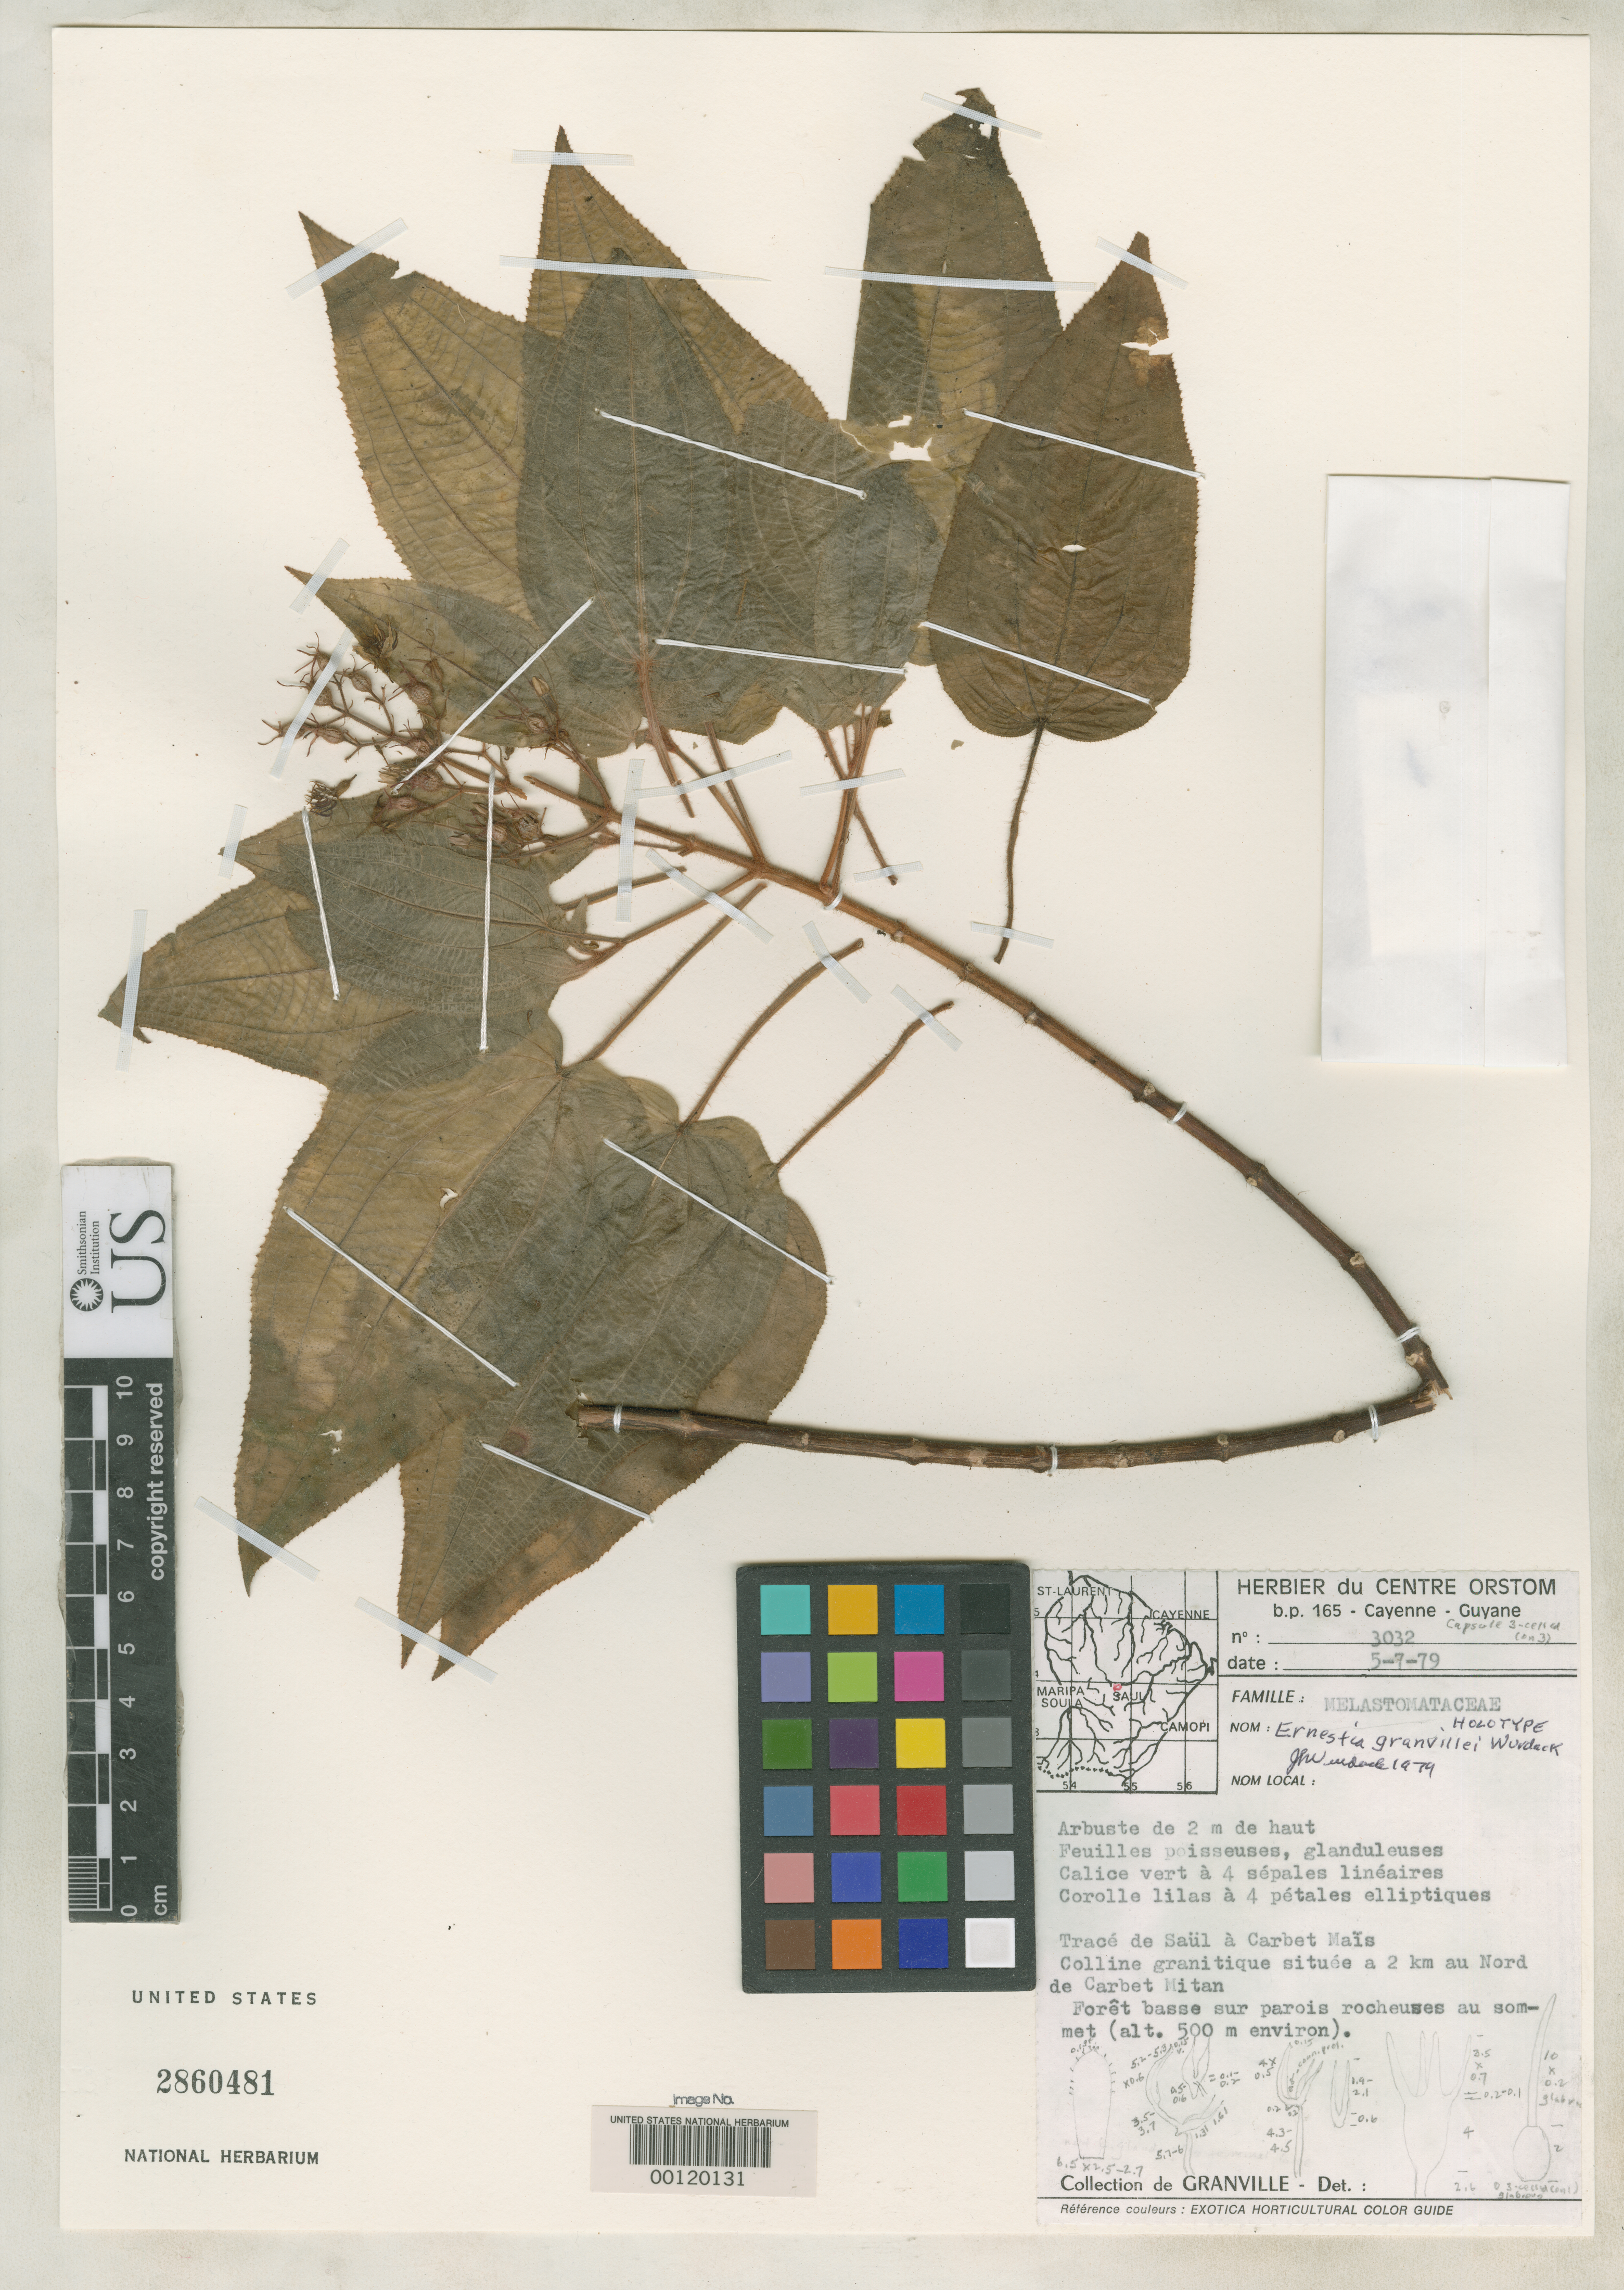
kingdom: Plantae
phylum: Tracheophyta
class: Magnoliopsida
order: Myrtales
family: Melastomataceae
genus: Ernestia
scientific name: Ernestia granvillei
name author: Wurdack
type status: Holotype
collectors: J.-J. de Granville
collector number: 3032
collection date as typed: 05 Jul 1979 or 07 May 1979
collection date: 1979-05-07 or 1979-07-05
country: French Guiana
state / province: Inini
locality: Saul-Carbet Mais.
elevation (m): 500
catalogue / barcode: US 2860481